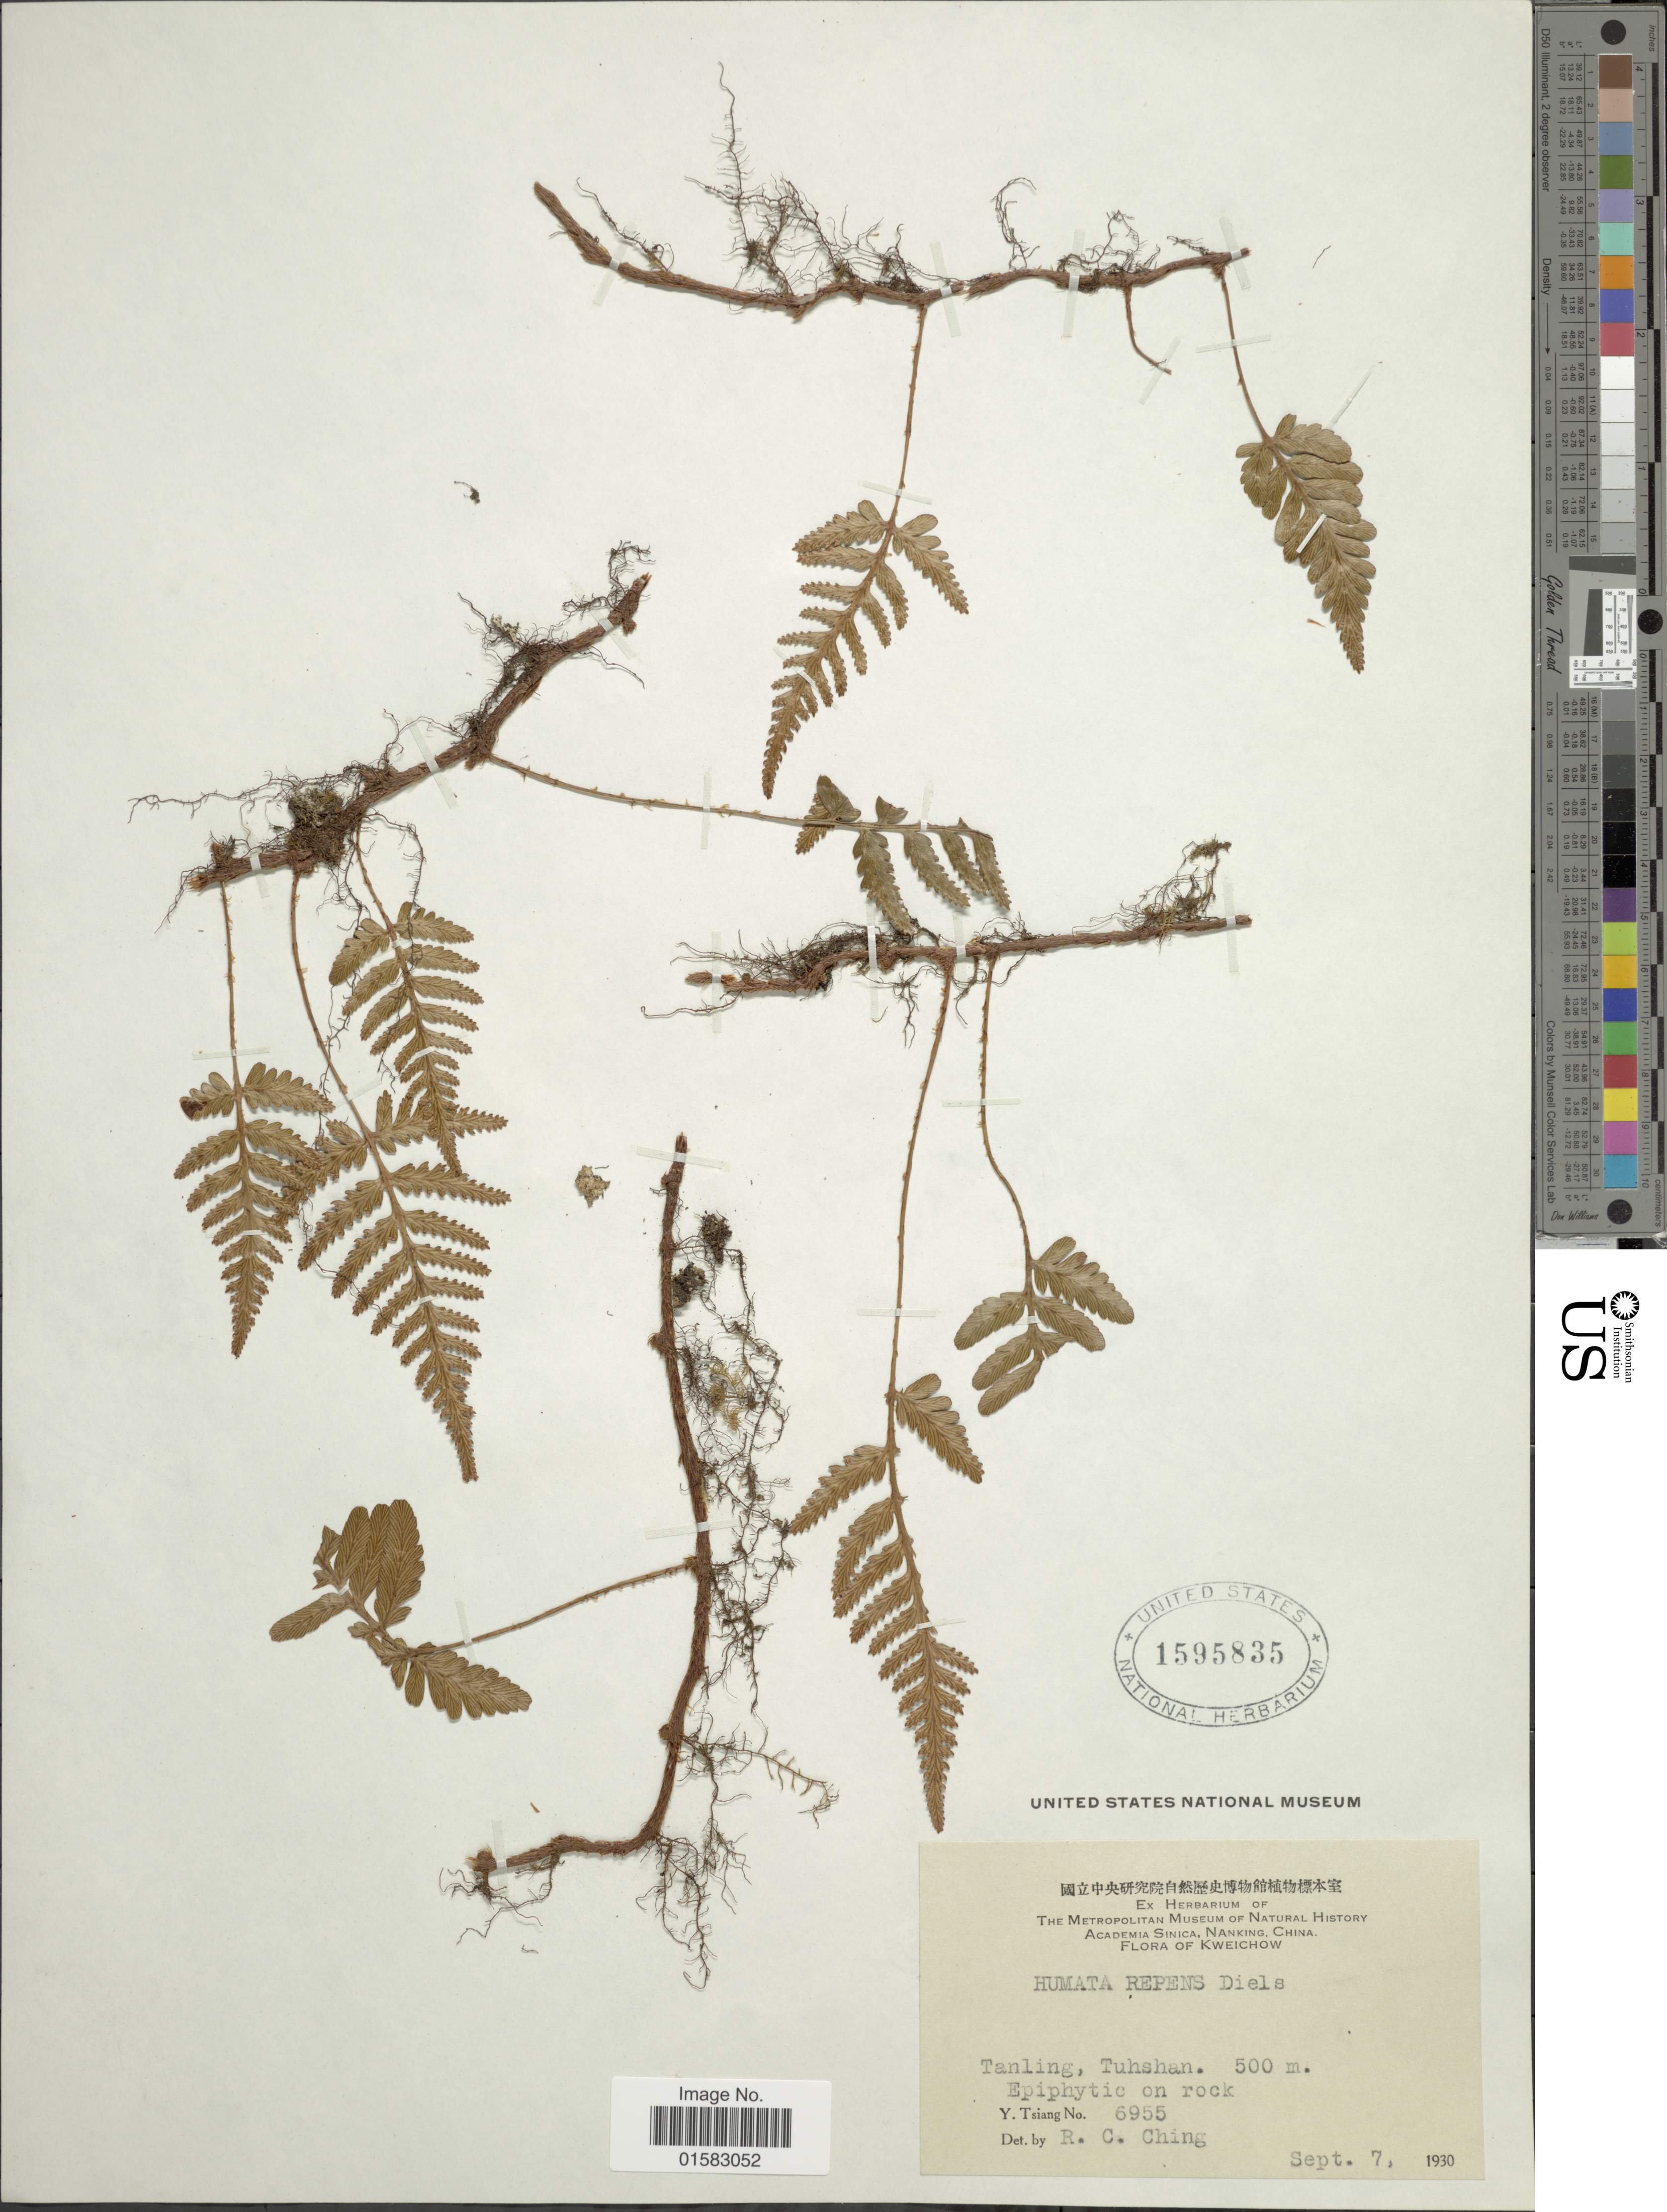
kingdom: Plantae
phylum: Tracheophyta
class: Polypodiopsida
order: Polypodiales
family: Davalliaceae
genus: Davallia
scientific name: Davallia repens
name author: (L. f.) Kuhn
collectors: Y. Tsiang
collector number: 6955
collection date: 1930-09-07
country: China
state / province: Guizhou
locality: Kweichow, Tanling, Tuhshan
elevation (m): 500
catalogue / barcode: US 1595835